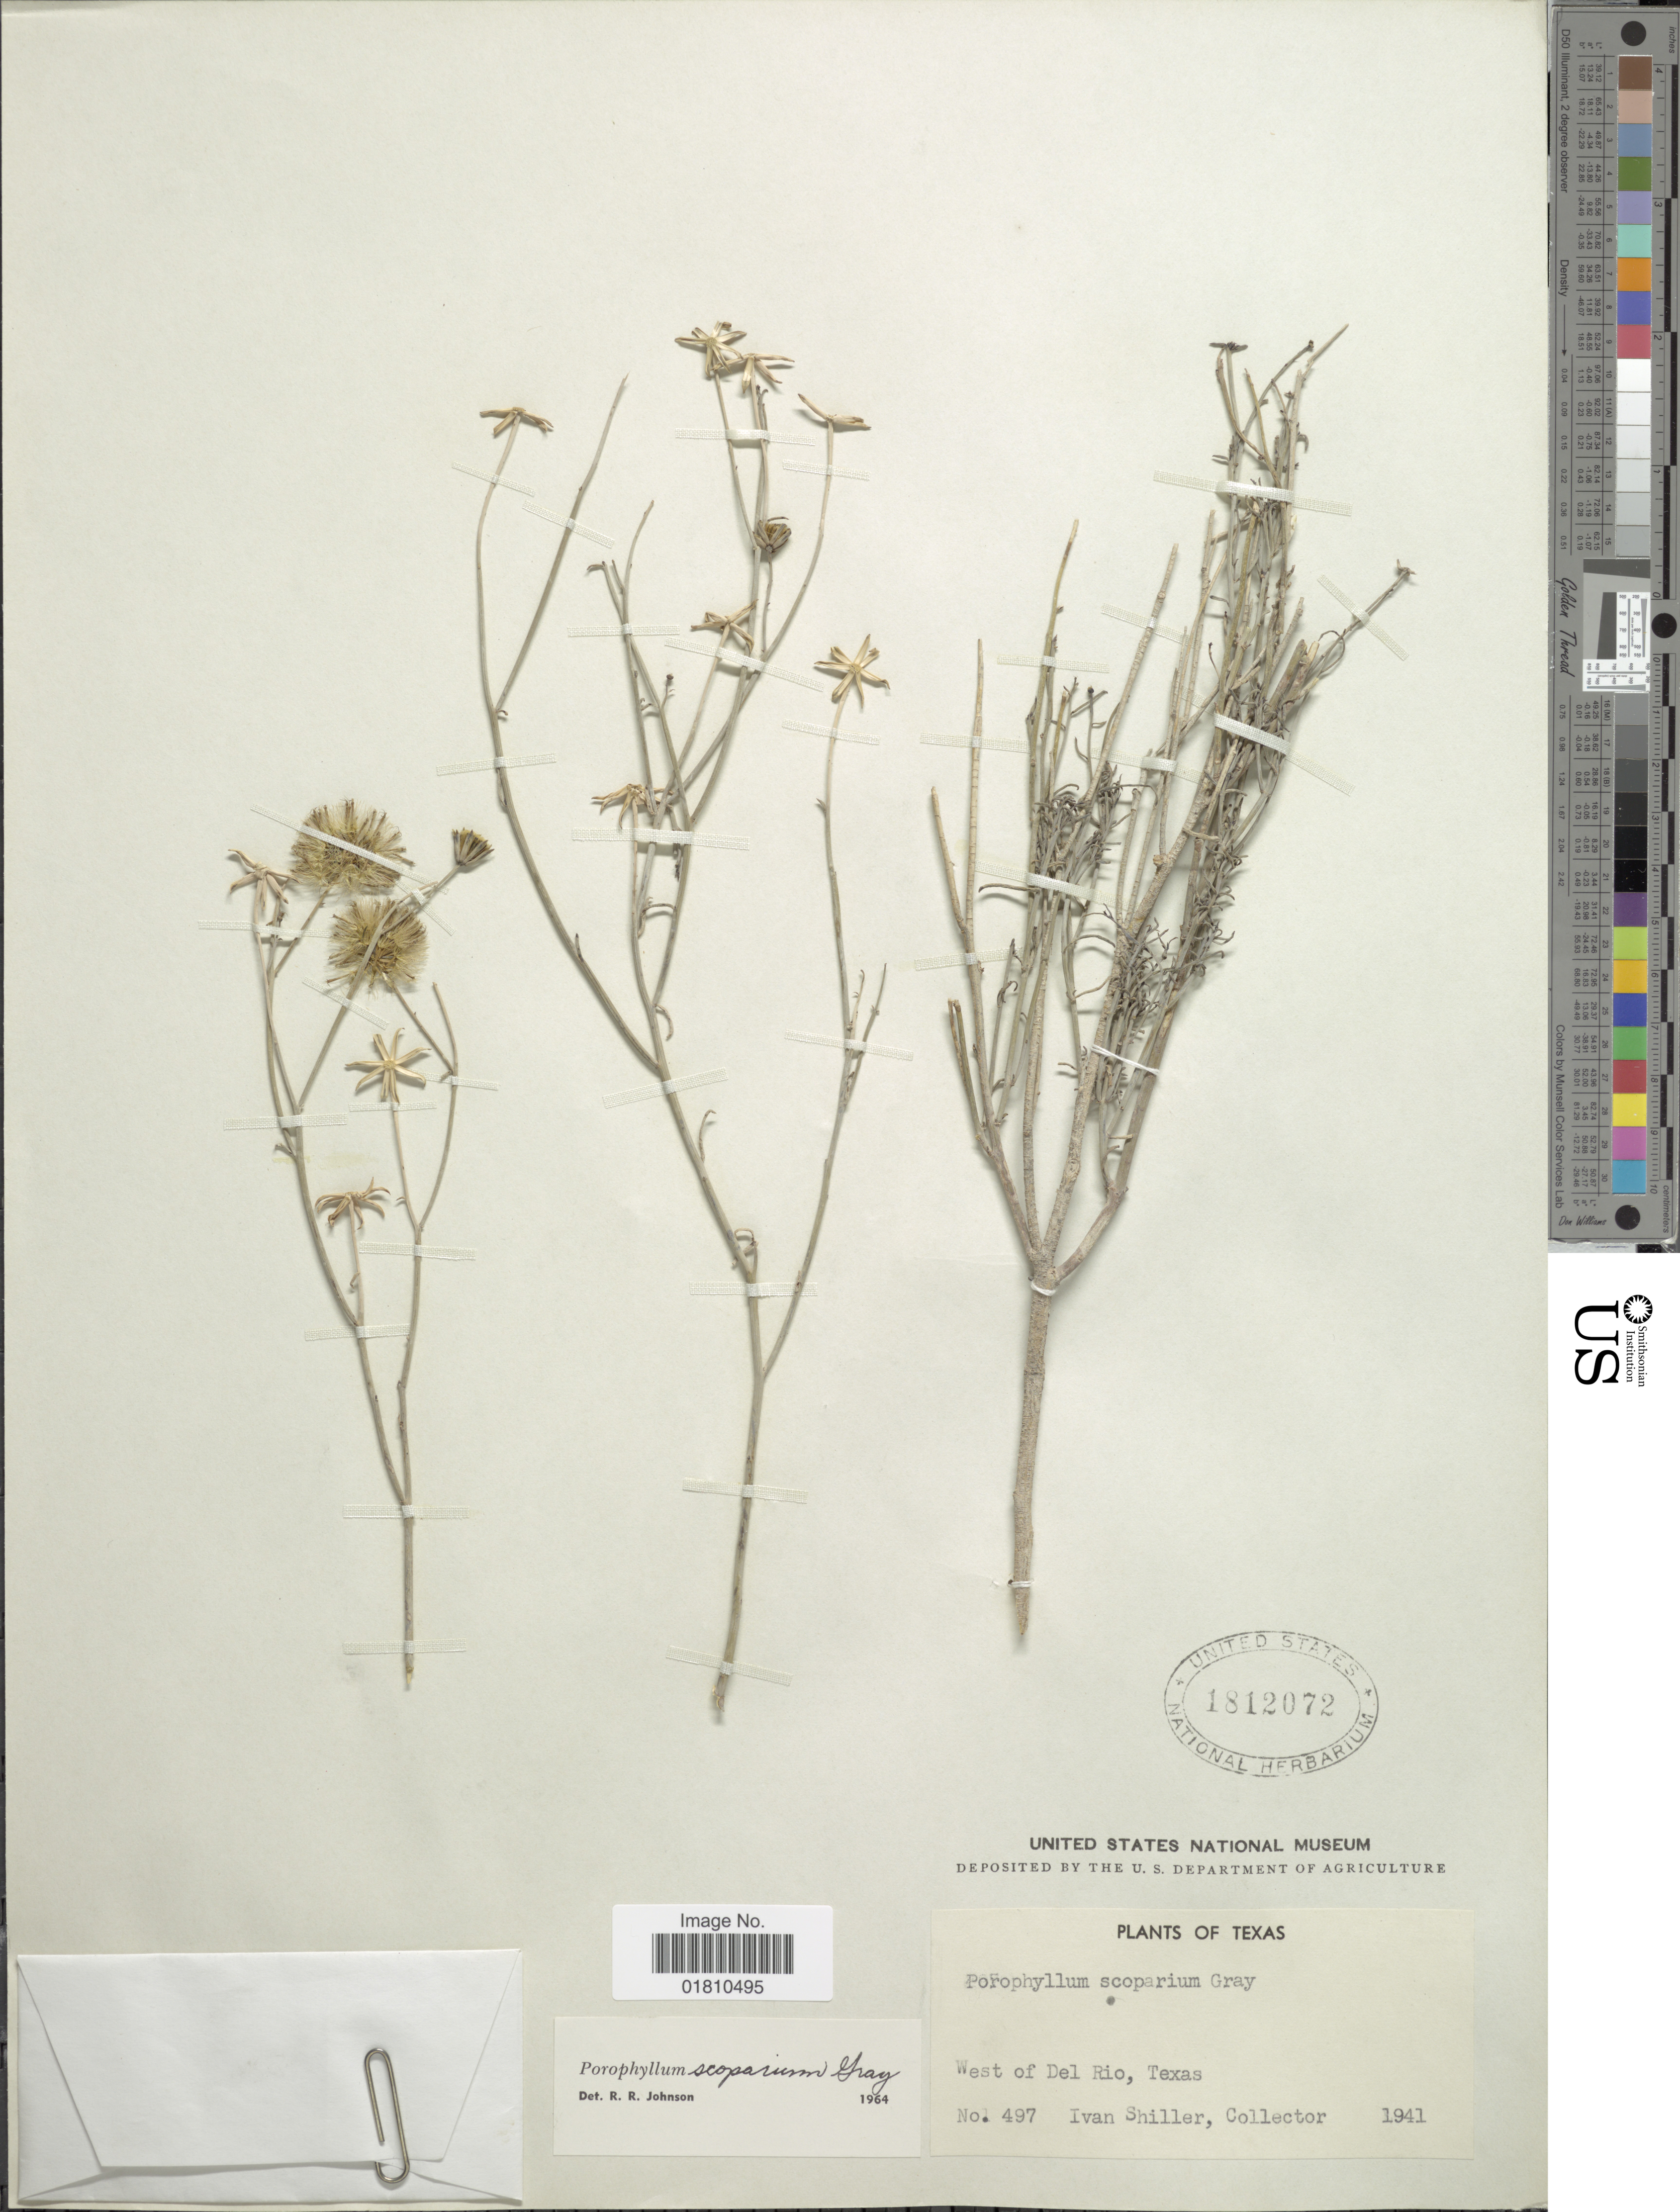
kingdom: Plantae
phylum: Tracheophyta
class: Magnoliopsida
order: Asterales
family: Asteraceae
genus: Porophyllum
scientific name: Porophyllum scoparium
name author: A. Gray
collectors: I. Shiller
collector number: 497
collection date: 1941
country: United States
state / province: Texas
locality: West of Del Rio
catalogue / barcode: US 1812072